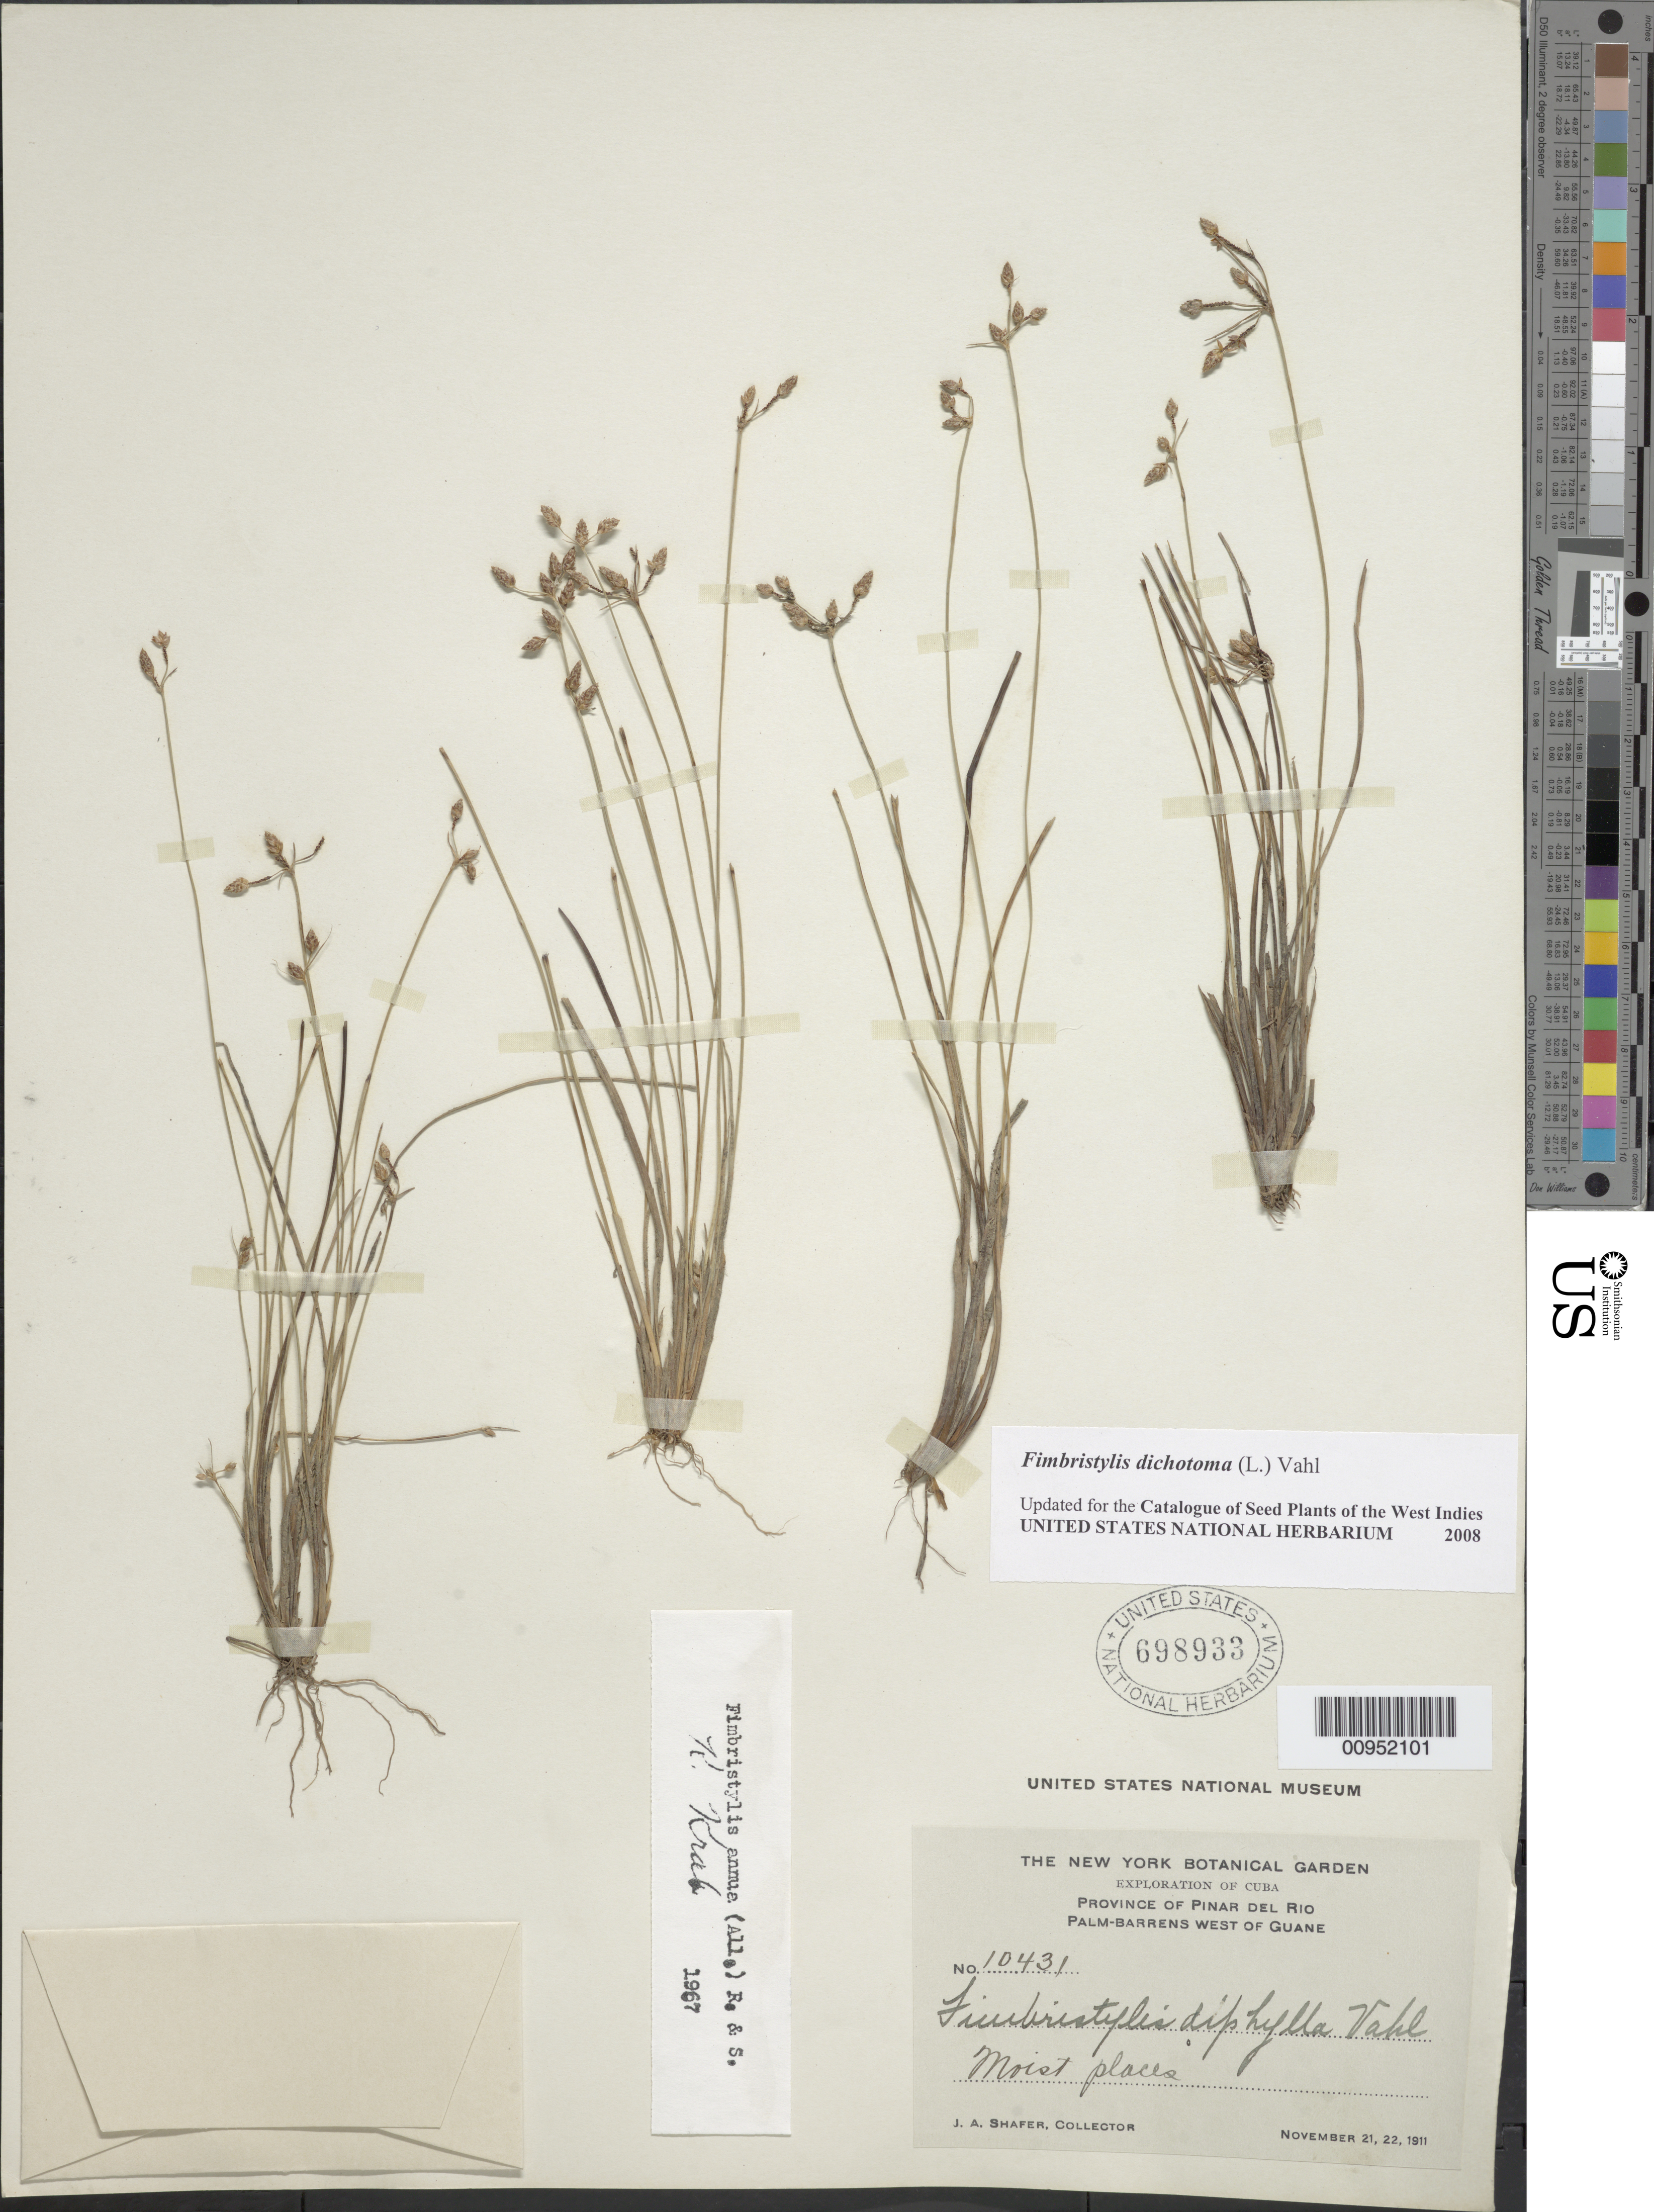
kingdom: Plantae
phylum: Tracheophyta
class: Liliopsida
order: Poales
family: Cyperaceae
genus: Fimbristylis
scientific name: Fimbristylis dichotoma subsp. dichotoma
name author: (L.) Vahl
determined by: Strong, M. T., (US), Smithsonian Institution - National Museum of Natural History (UNITED STATES)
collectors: J. A. Shafer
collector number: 10431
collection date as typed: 21 Nov 1911 to 22 Nov 1911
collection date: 1911-11-21/1911-11-22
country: Cuba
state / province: Pinar del Rio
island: Cuba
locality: Palm-barrens W of Guane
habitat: Moist places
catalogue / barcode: US 698933